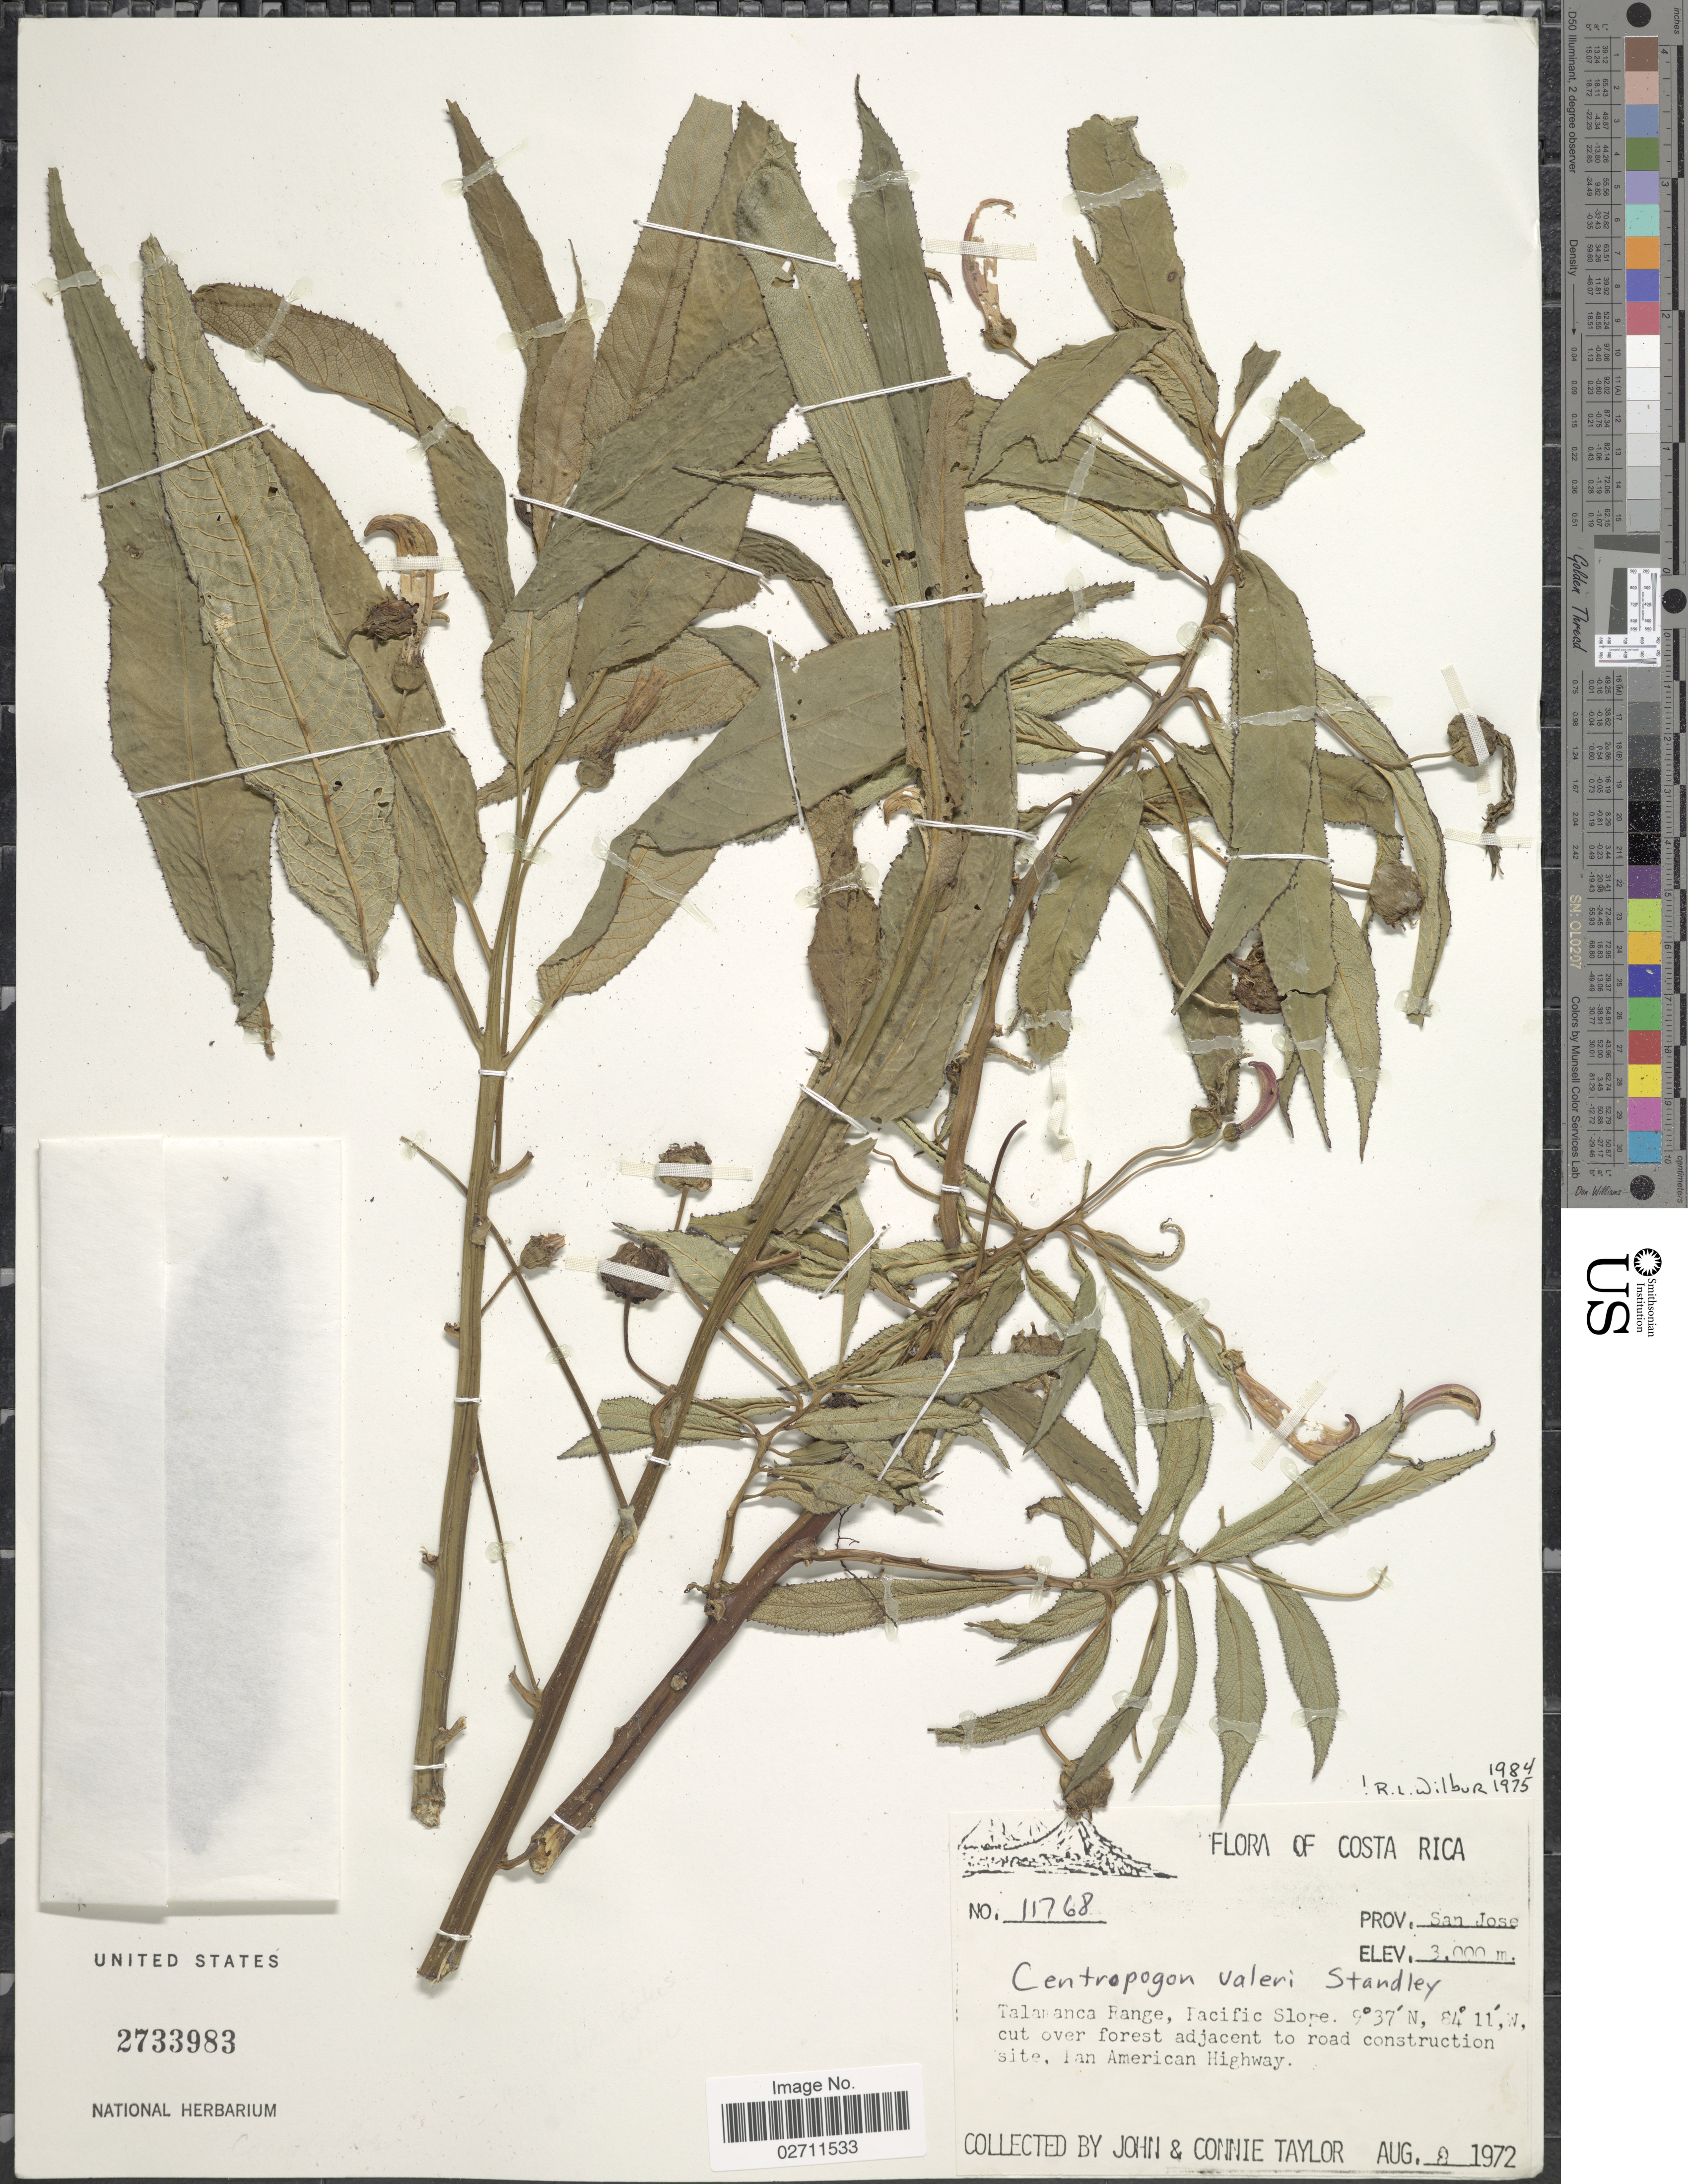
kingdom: Plantae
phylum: Tracheophyta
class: Magnoliopsida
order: Asterales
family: Campanulaceae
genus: Centropogon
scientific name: Centropogon valerii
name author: Standl.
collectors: J. Taylor & C. Taylor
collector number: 11768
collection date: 1972-08-08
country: Costa Rica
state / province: San José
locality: Talamanca Range, Pacific Slope, forest adjacent to road construction site, Pan American Highway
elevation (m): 3000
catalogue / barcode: US 2733983